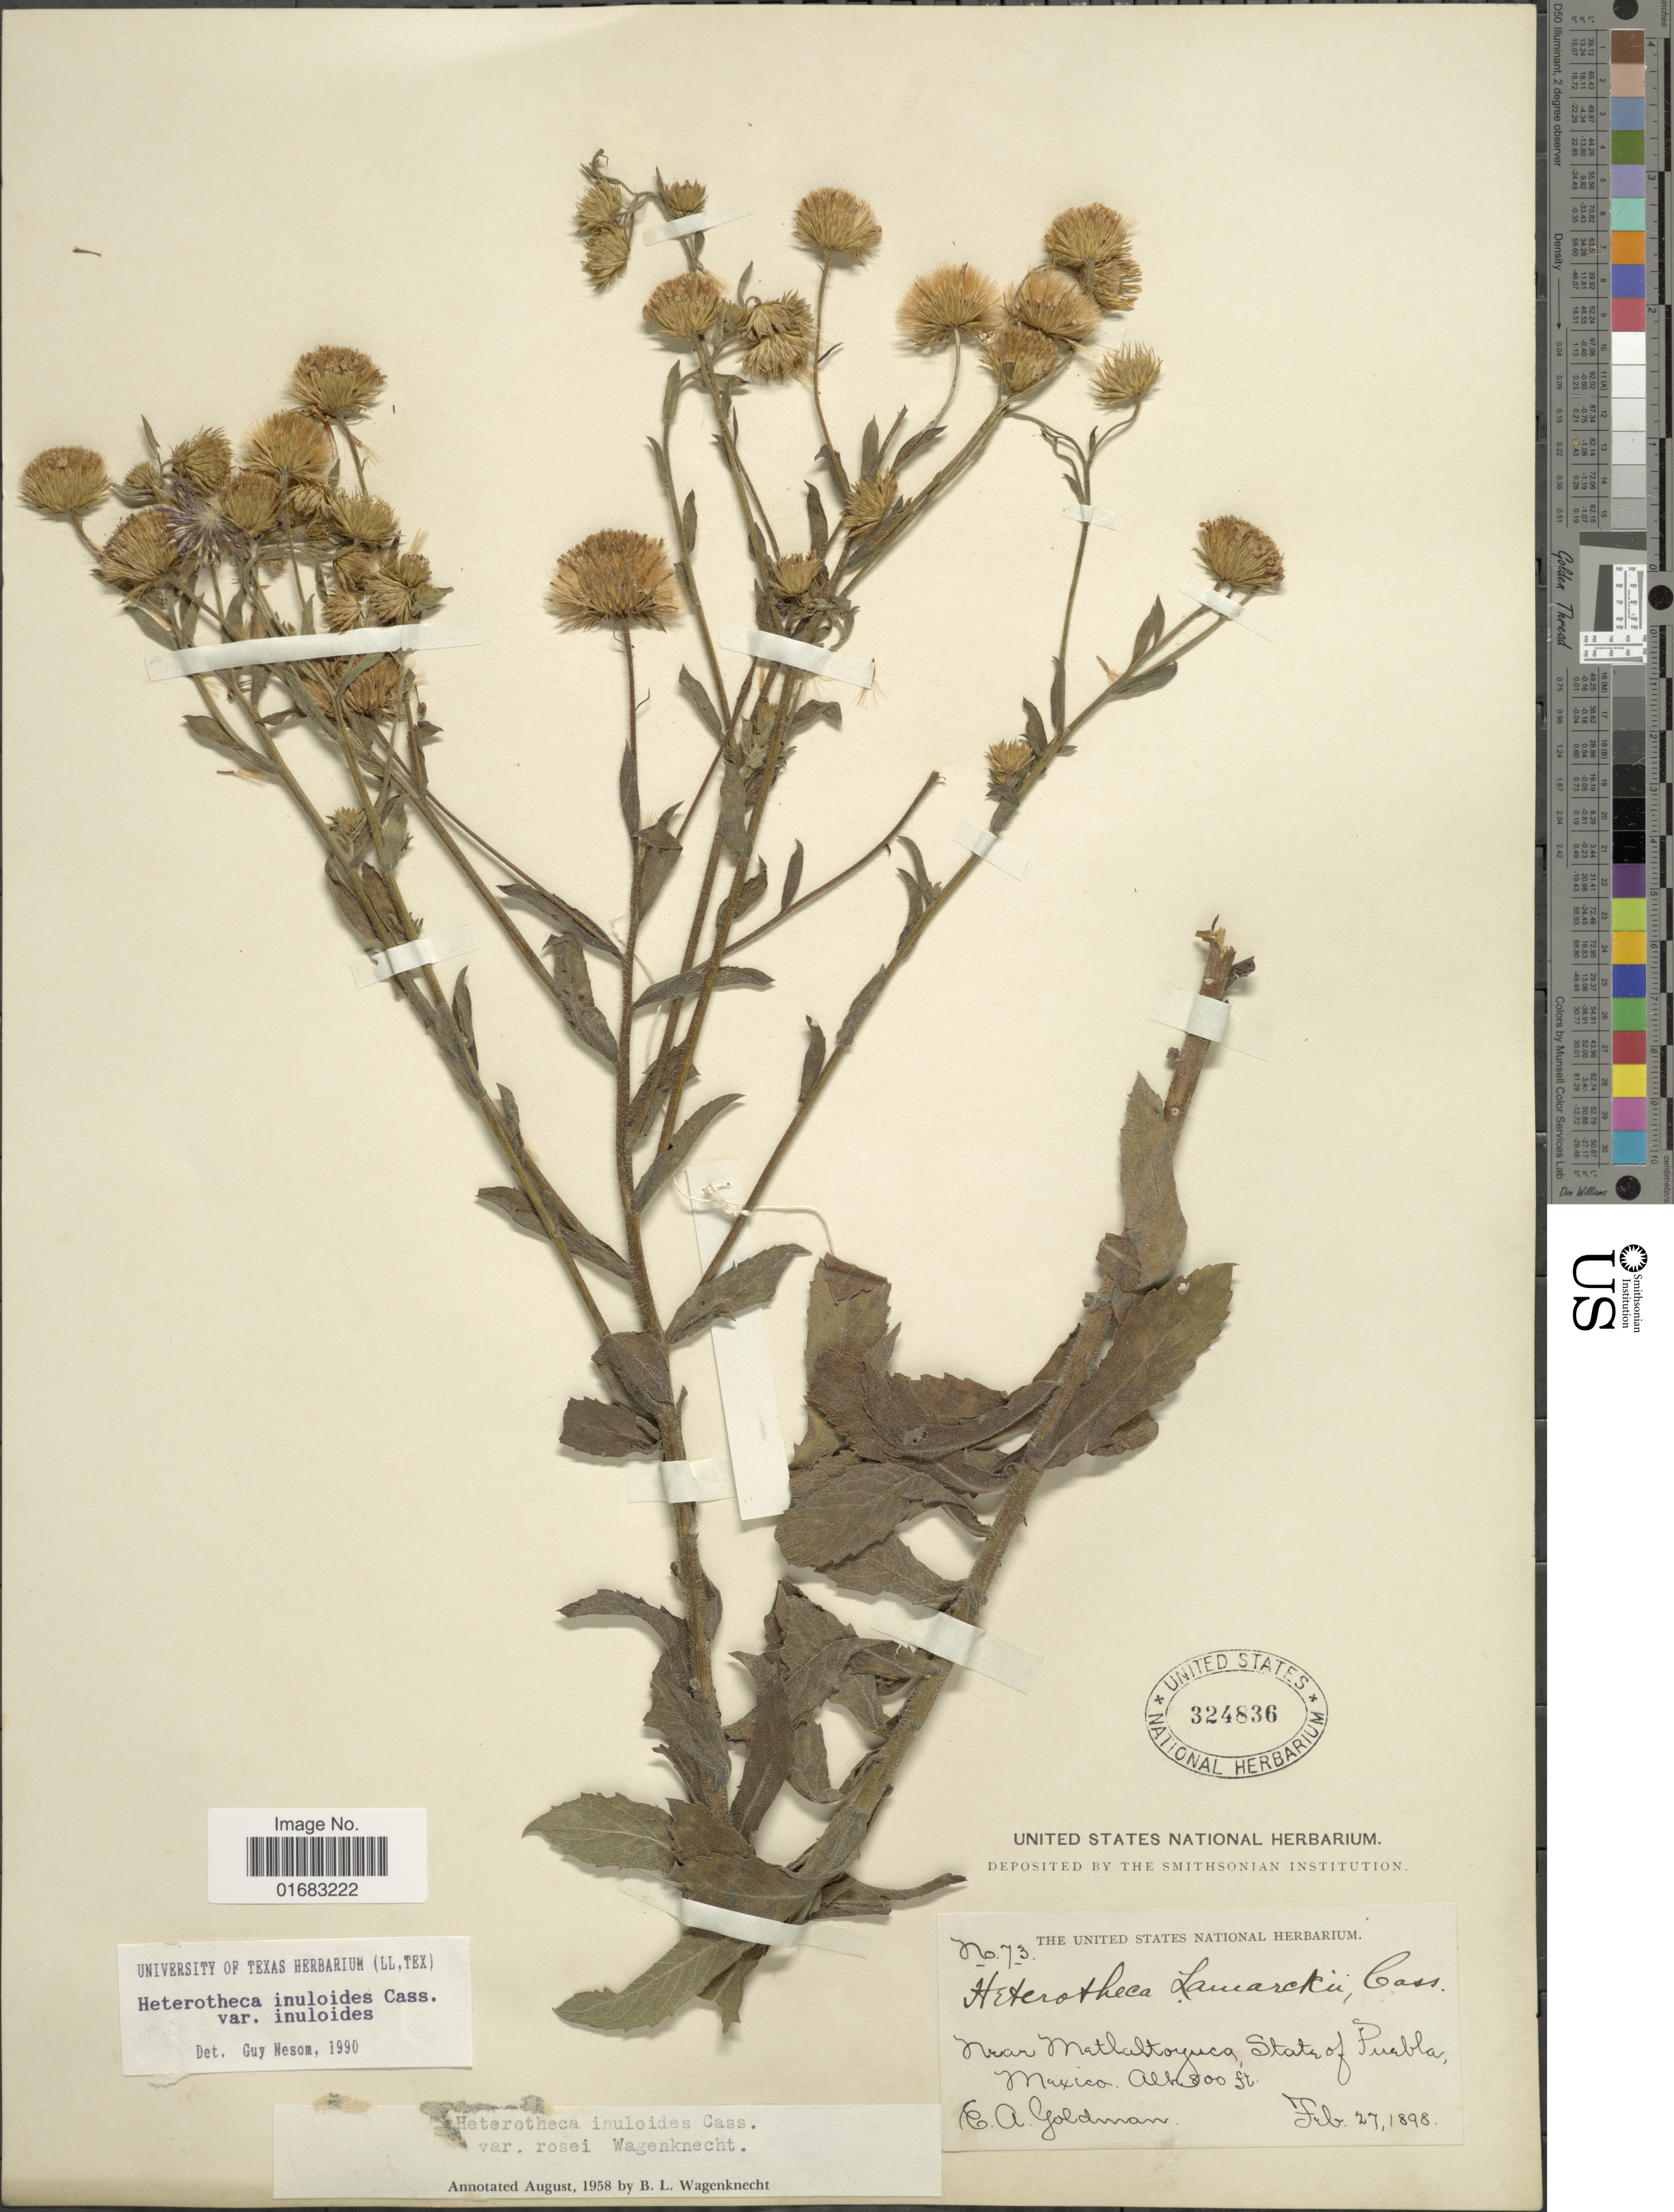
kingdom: Plantae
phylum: Tracheophyta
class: Magnoliopsida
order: Asterales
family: Asteraceae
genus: Heterotheca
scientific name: Heterotheca inuloides var. inuloides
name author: Cass.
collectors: E. A. Goldman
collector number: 73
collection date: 1898-02-27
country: Mexico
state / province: Puebla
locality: Near Matlaltoyuca, State of Puebla.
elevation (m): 244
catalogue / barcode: US 324836